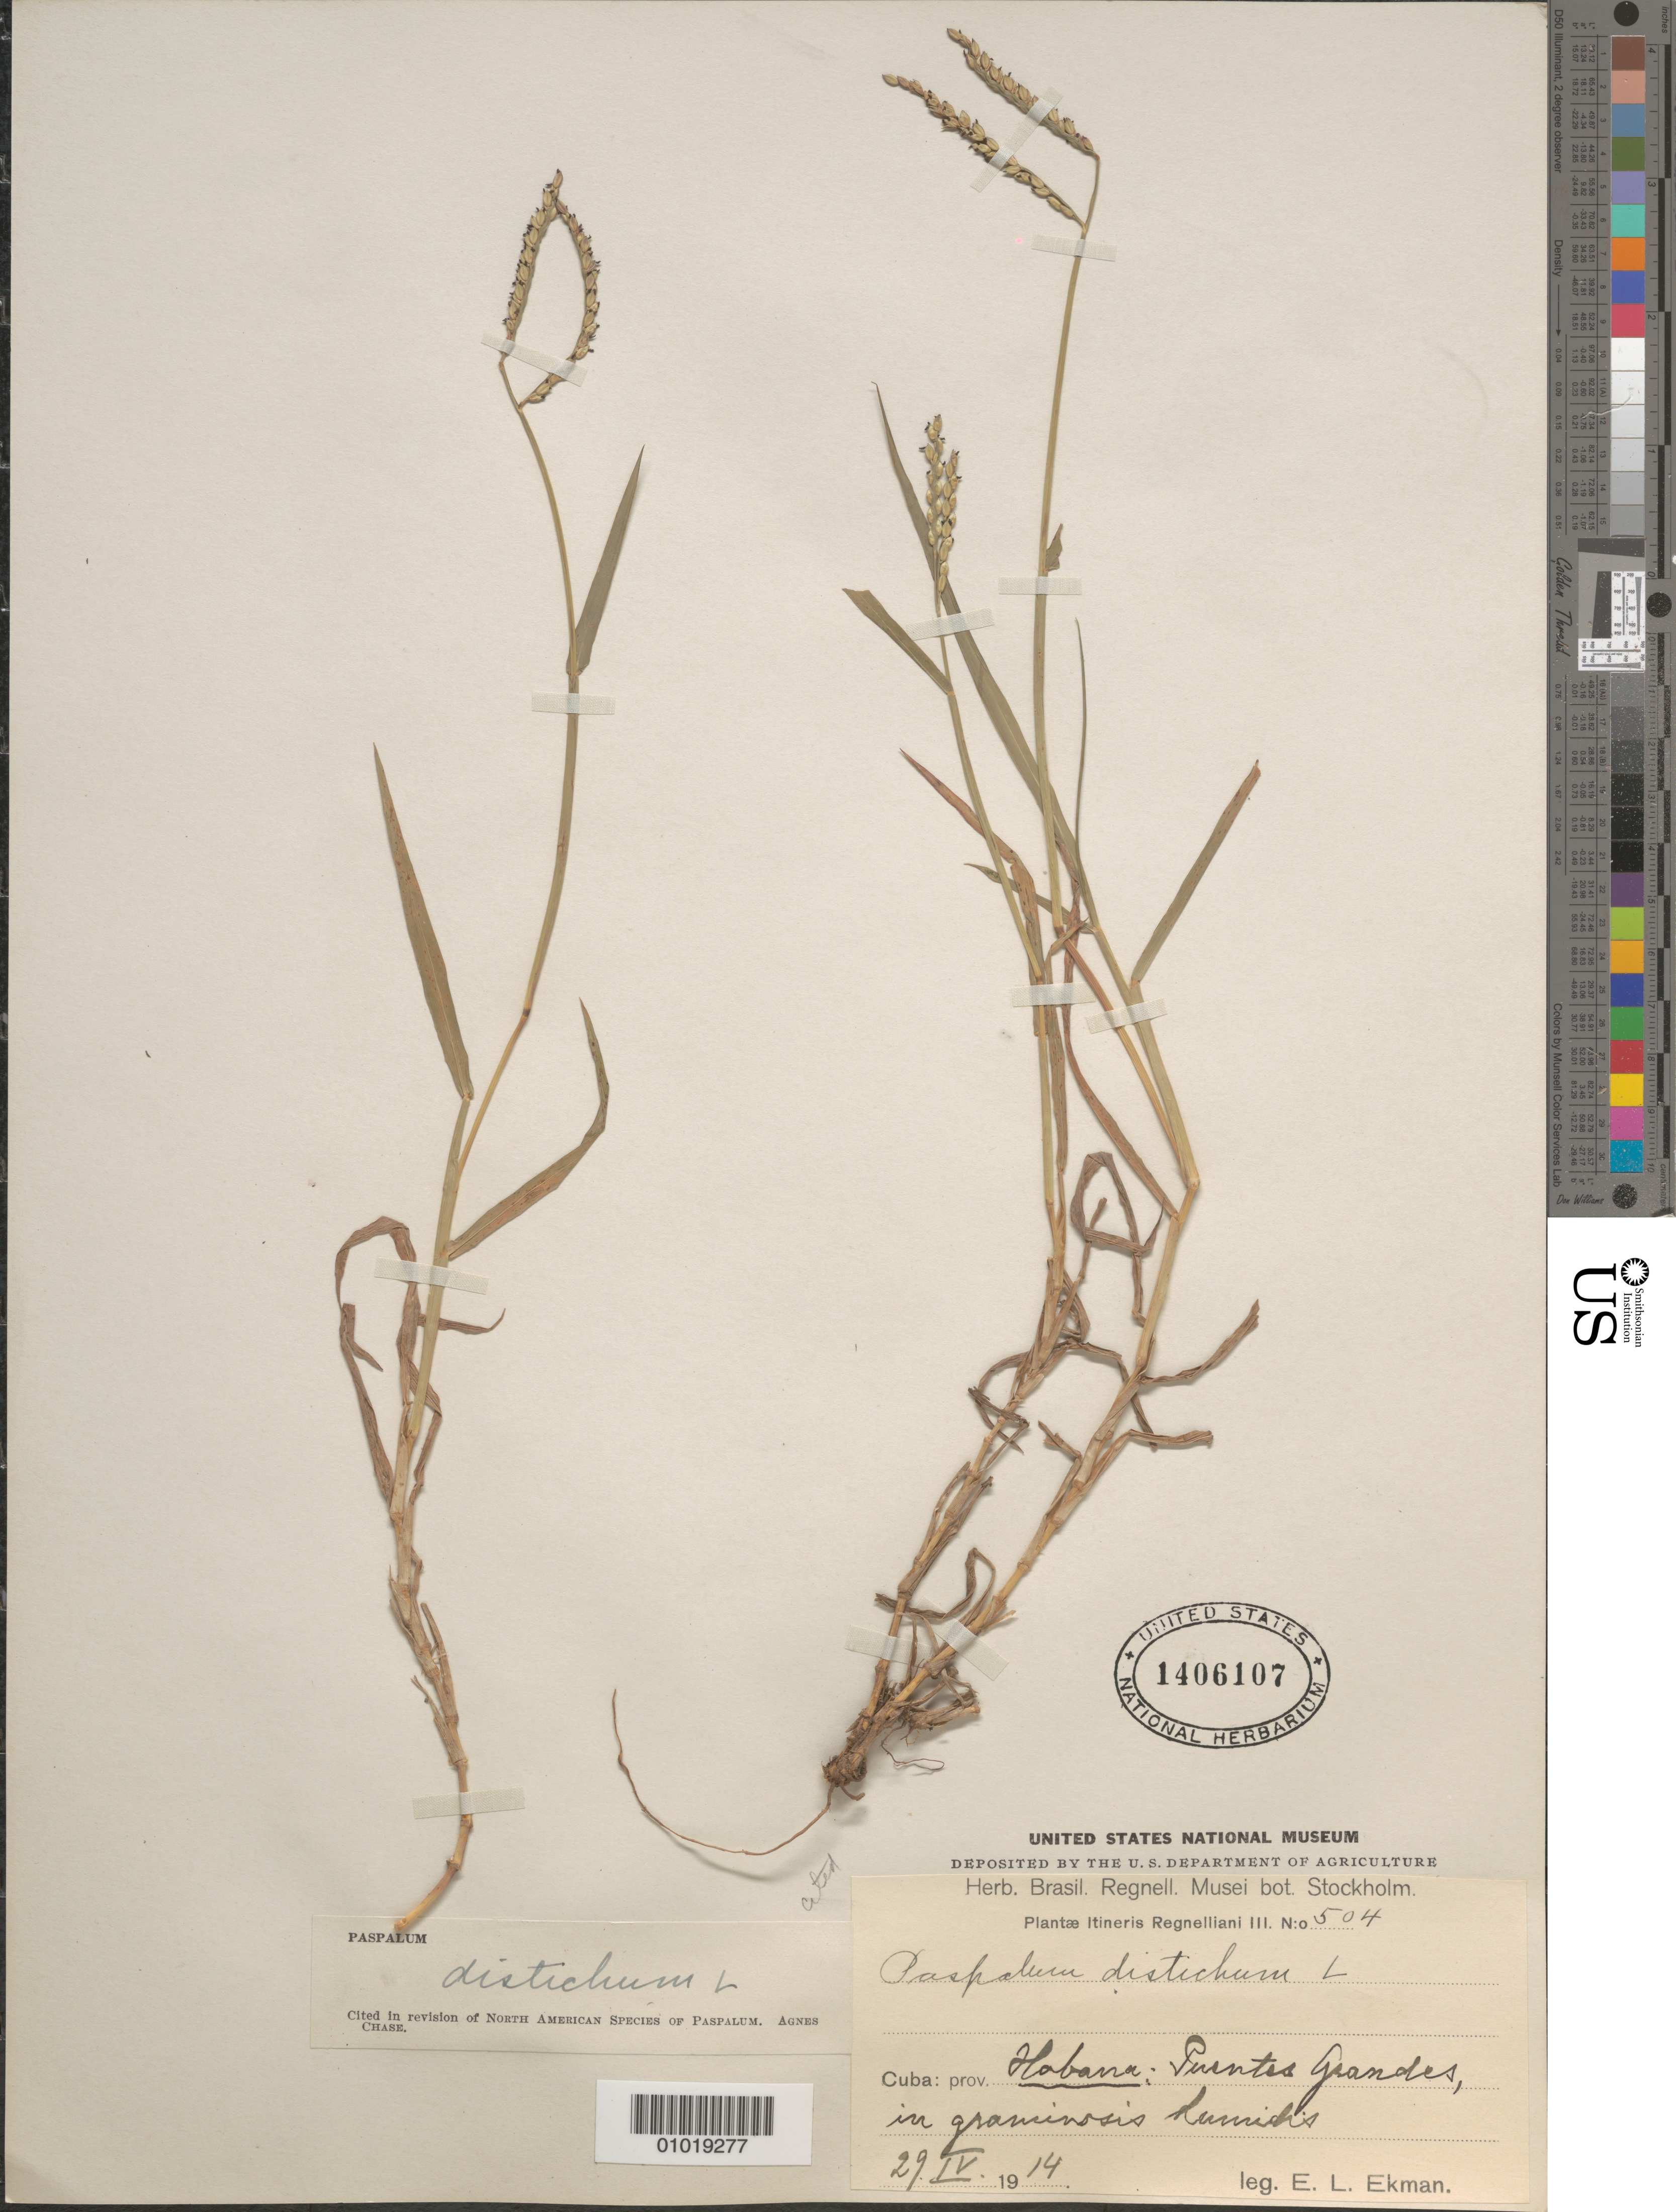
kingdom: Plantae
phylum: Tracheophyta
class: Liliopsida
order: Poales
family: Poaceae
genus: Paspalum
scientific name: Paspalum distichum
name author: L.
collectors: E. L. Ekman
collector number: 504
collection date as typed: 29 Apr 1914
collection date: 1914-04-29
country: Cuba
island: Cuba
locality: Puentos Grandes, in humid grassland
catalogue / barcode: US 1406107